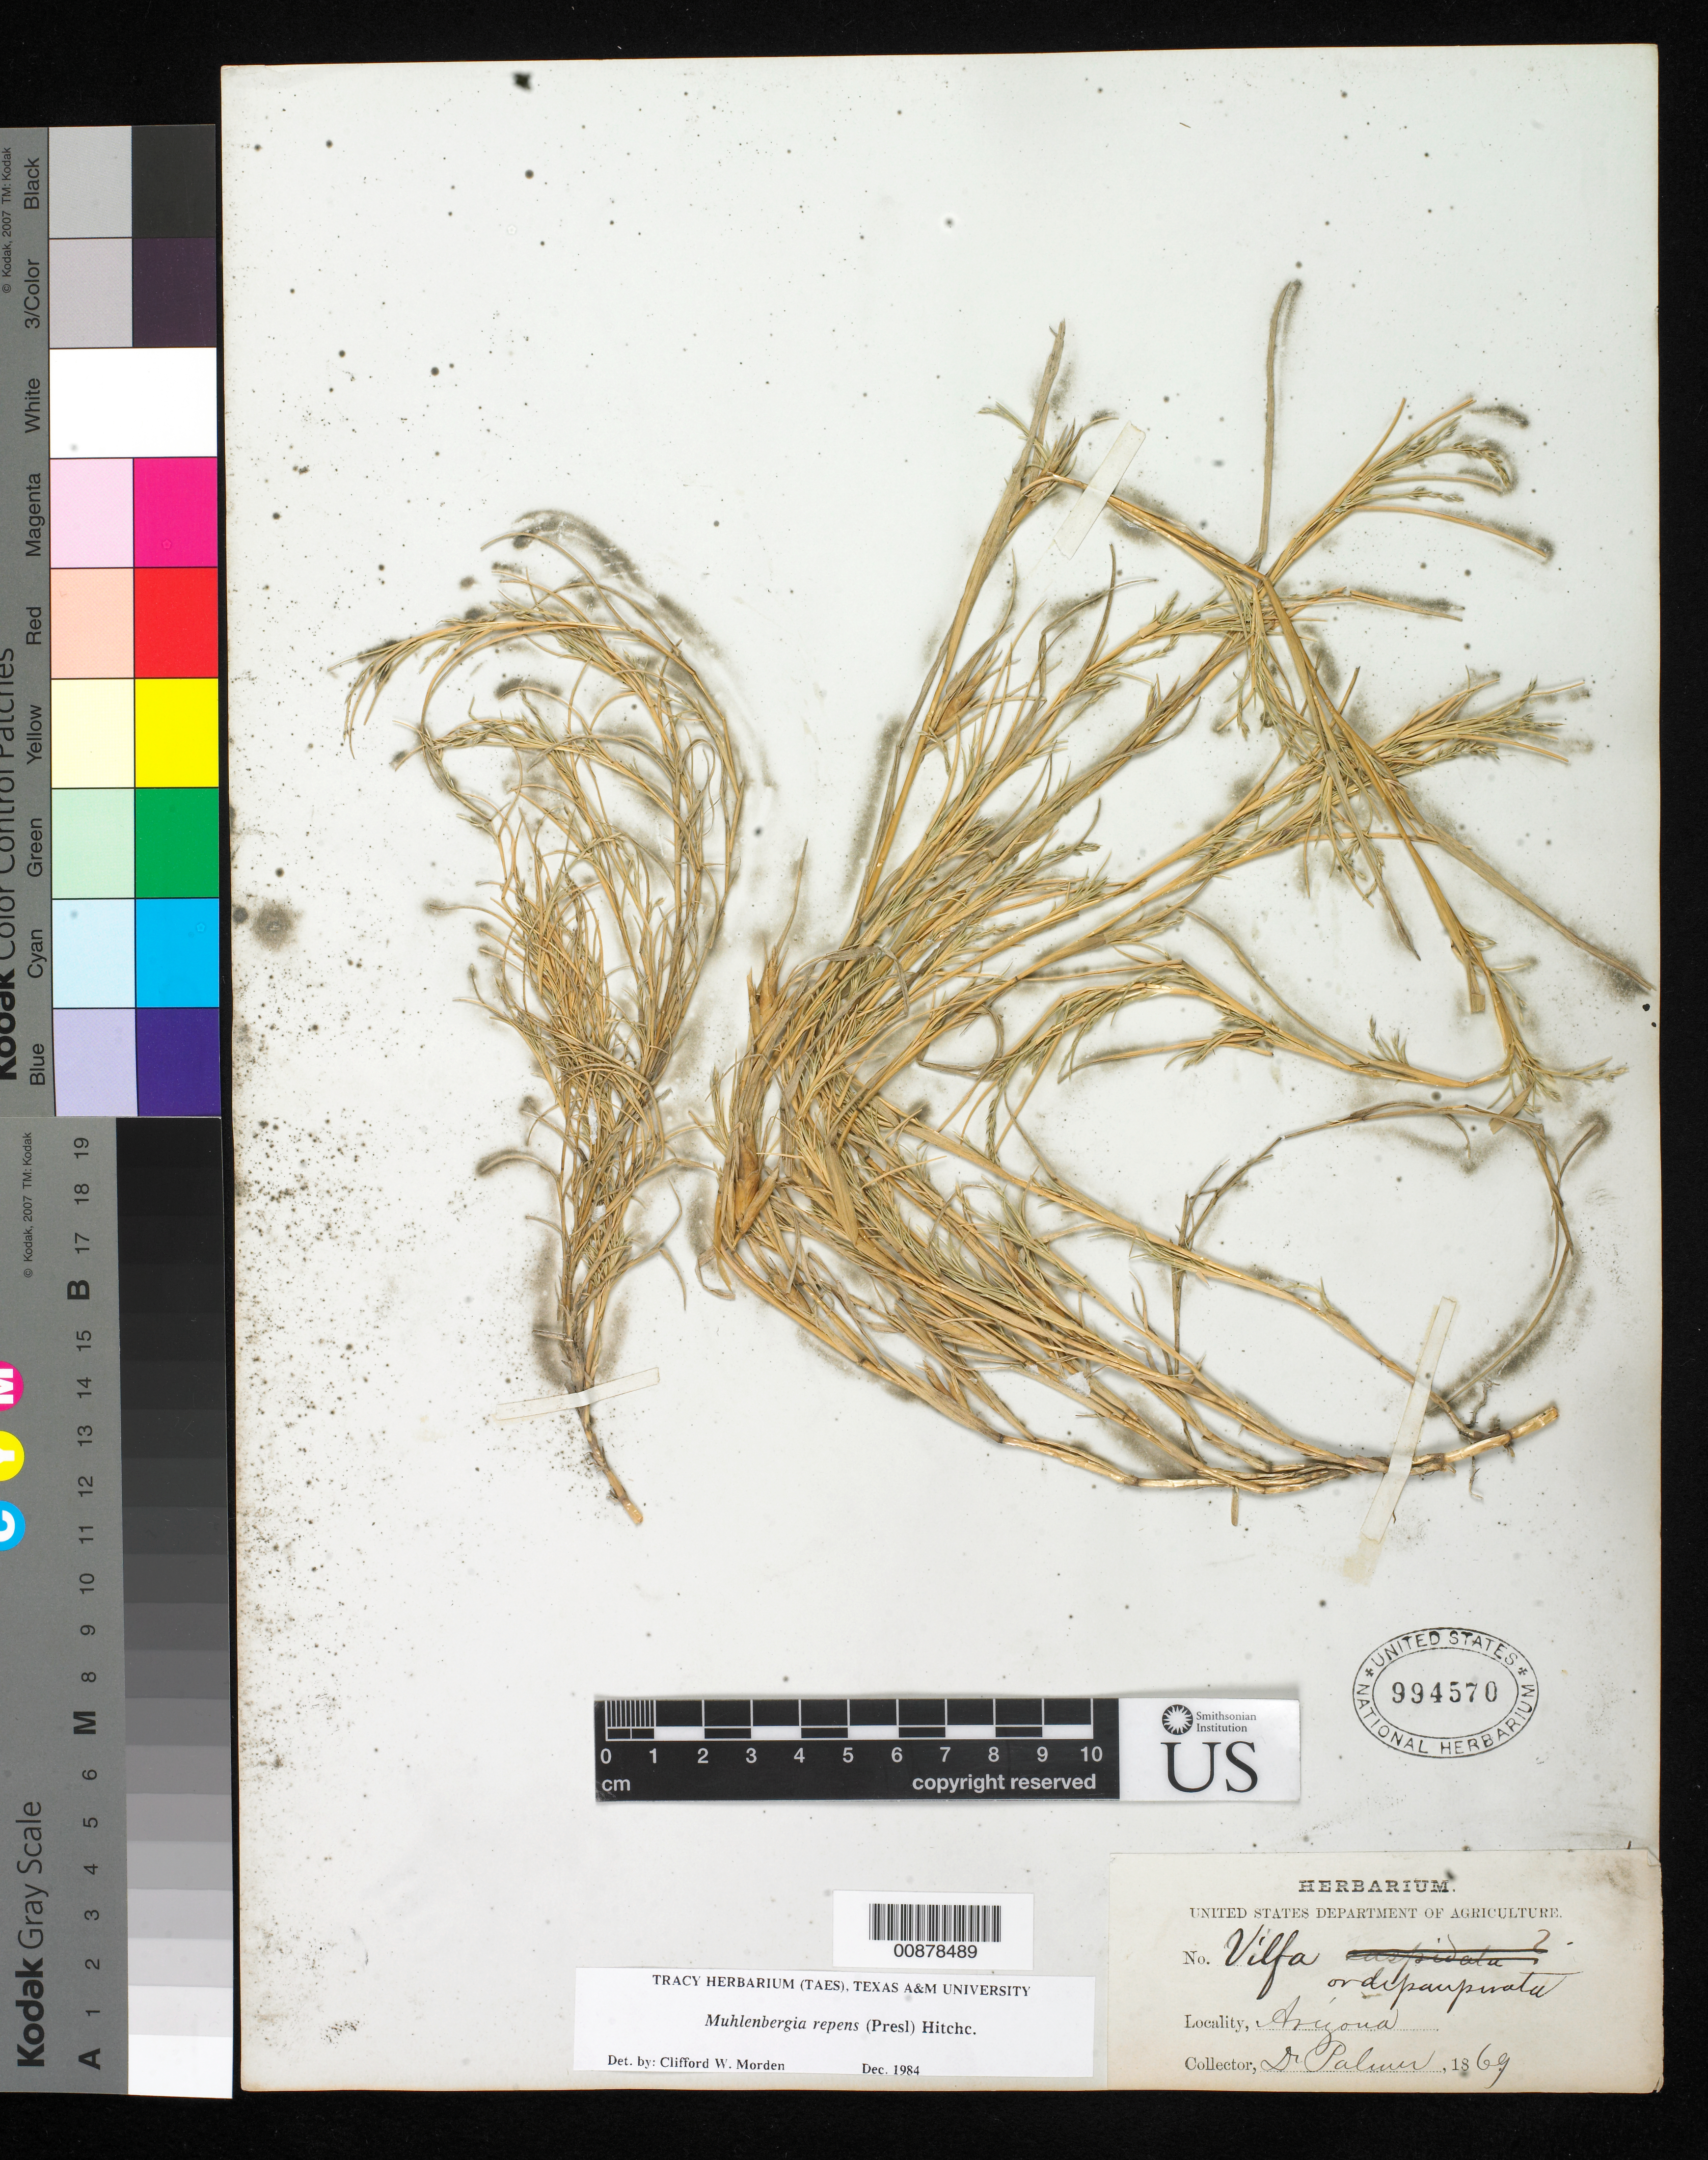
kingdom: Plantae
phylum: Tracheophyta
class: Liliopsida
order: Poales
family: Poaceae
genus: Muhlenbergia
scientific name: Muhlenbergia repens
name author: (J. Presl) Hitchc.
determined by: Morden, C. W.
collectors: E. Palmer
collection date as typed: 1869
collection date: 1869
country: United States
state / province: Arizona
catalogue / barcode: US 994570